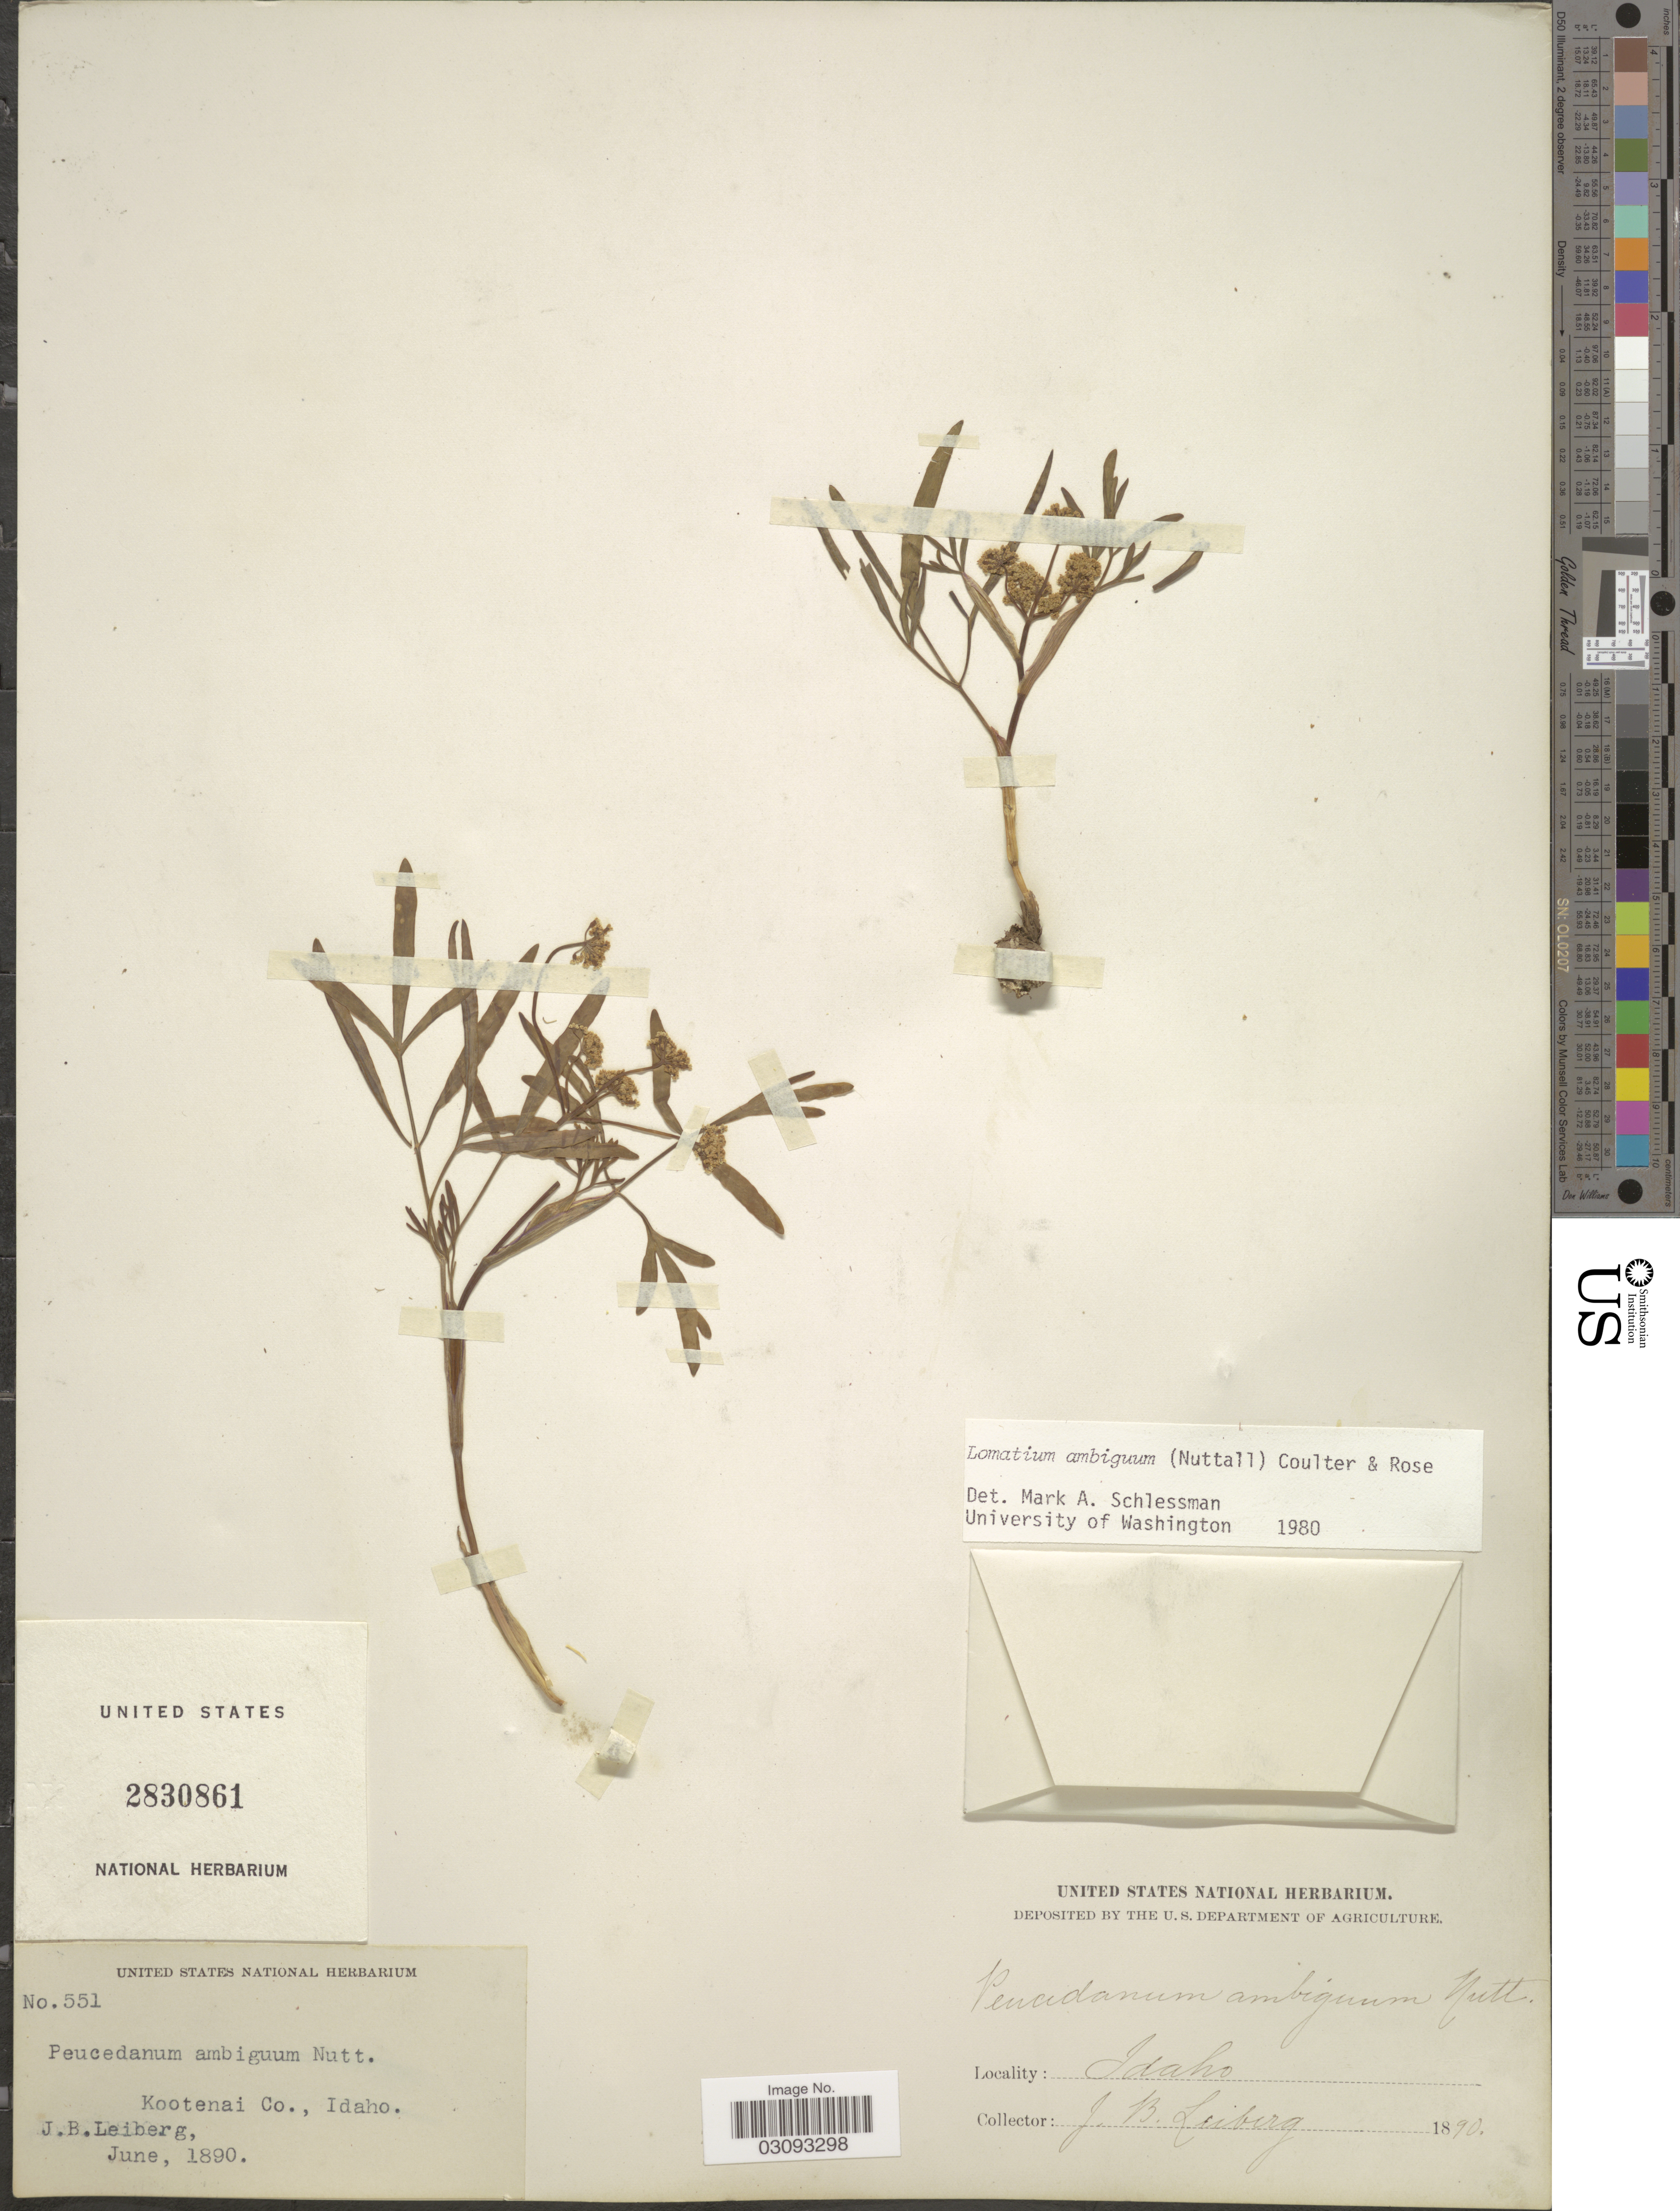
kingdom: Plantae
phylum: Tracheophyta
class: Magnoliopsida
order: Apiales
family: Apiaceae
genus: Lomatium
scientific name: Lomatium ambiguum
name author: (Nutt.) Coult. & Rose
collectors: J. B. Leiberg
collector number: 551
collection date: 1890-06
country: United States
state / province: Idaho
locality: Kootenai Co.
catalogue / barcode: US 2830861